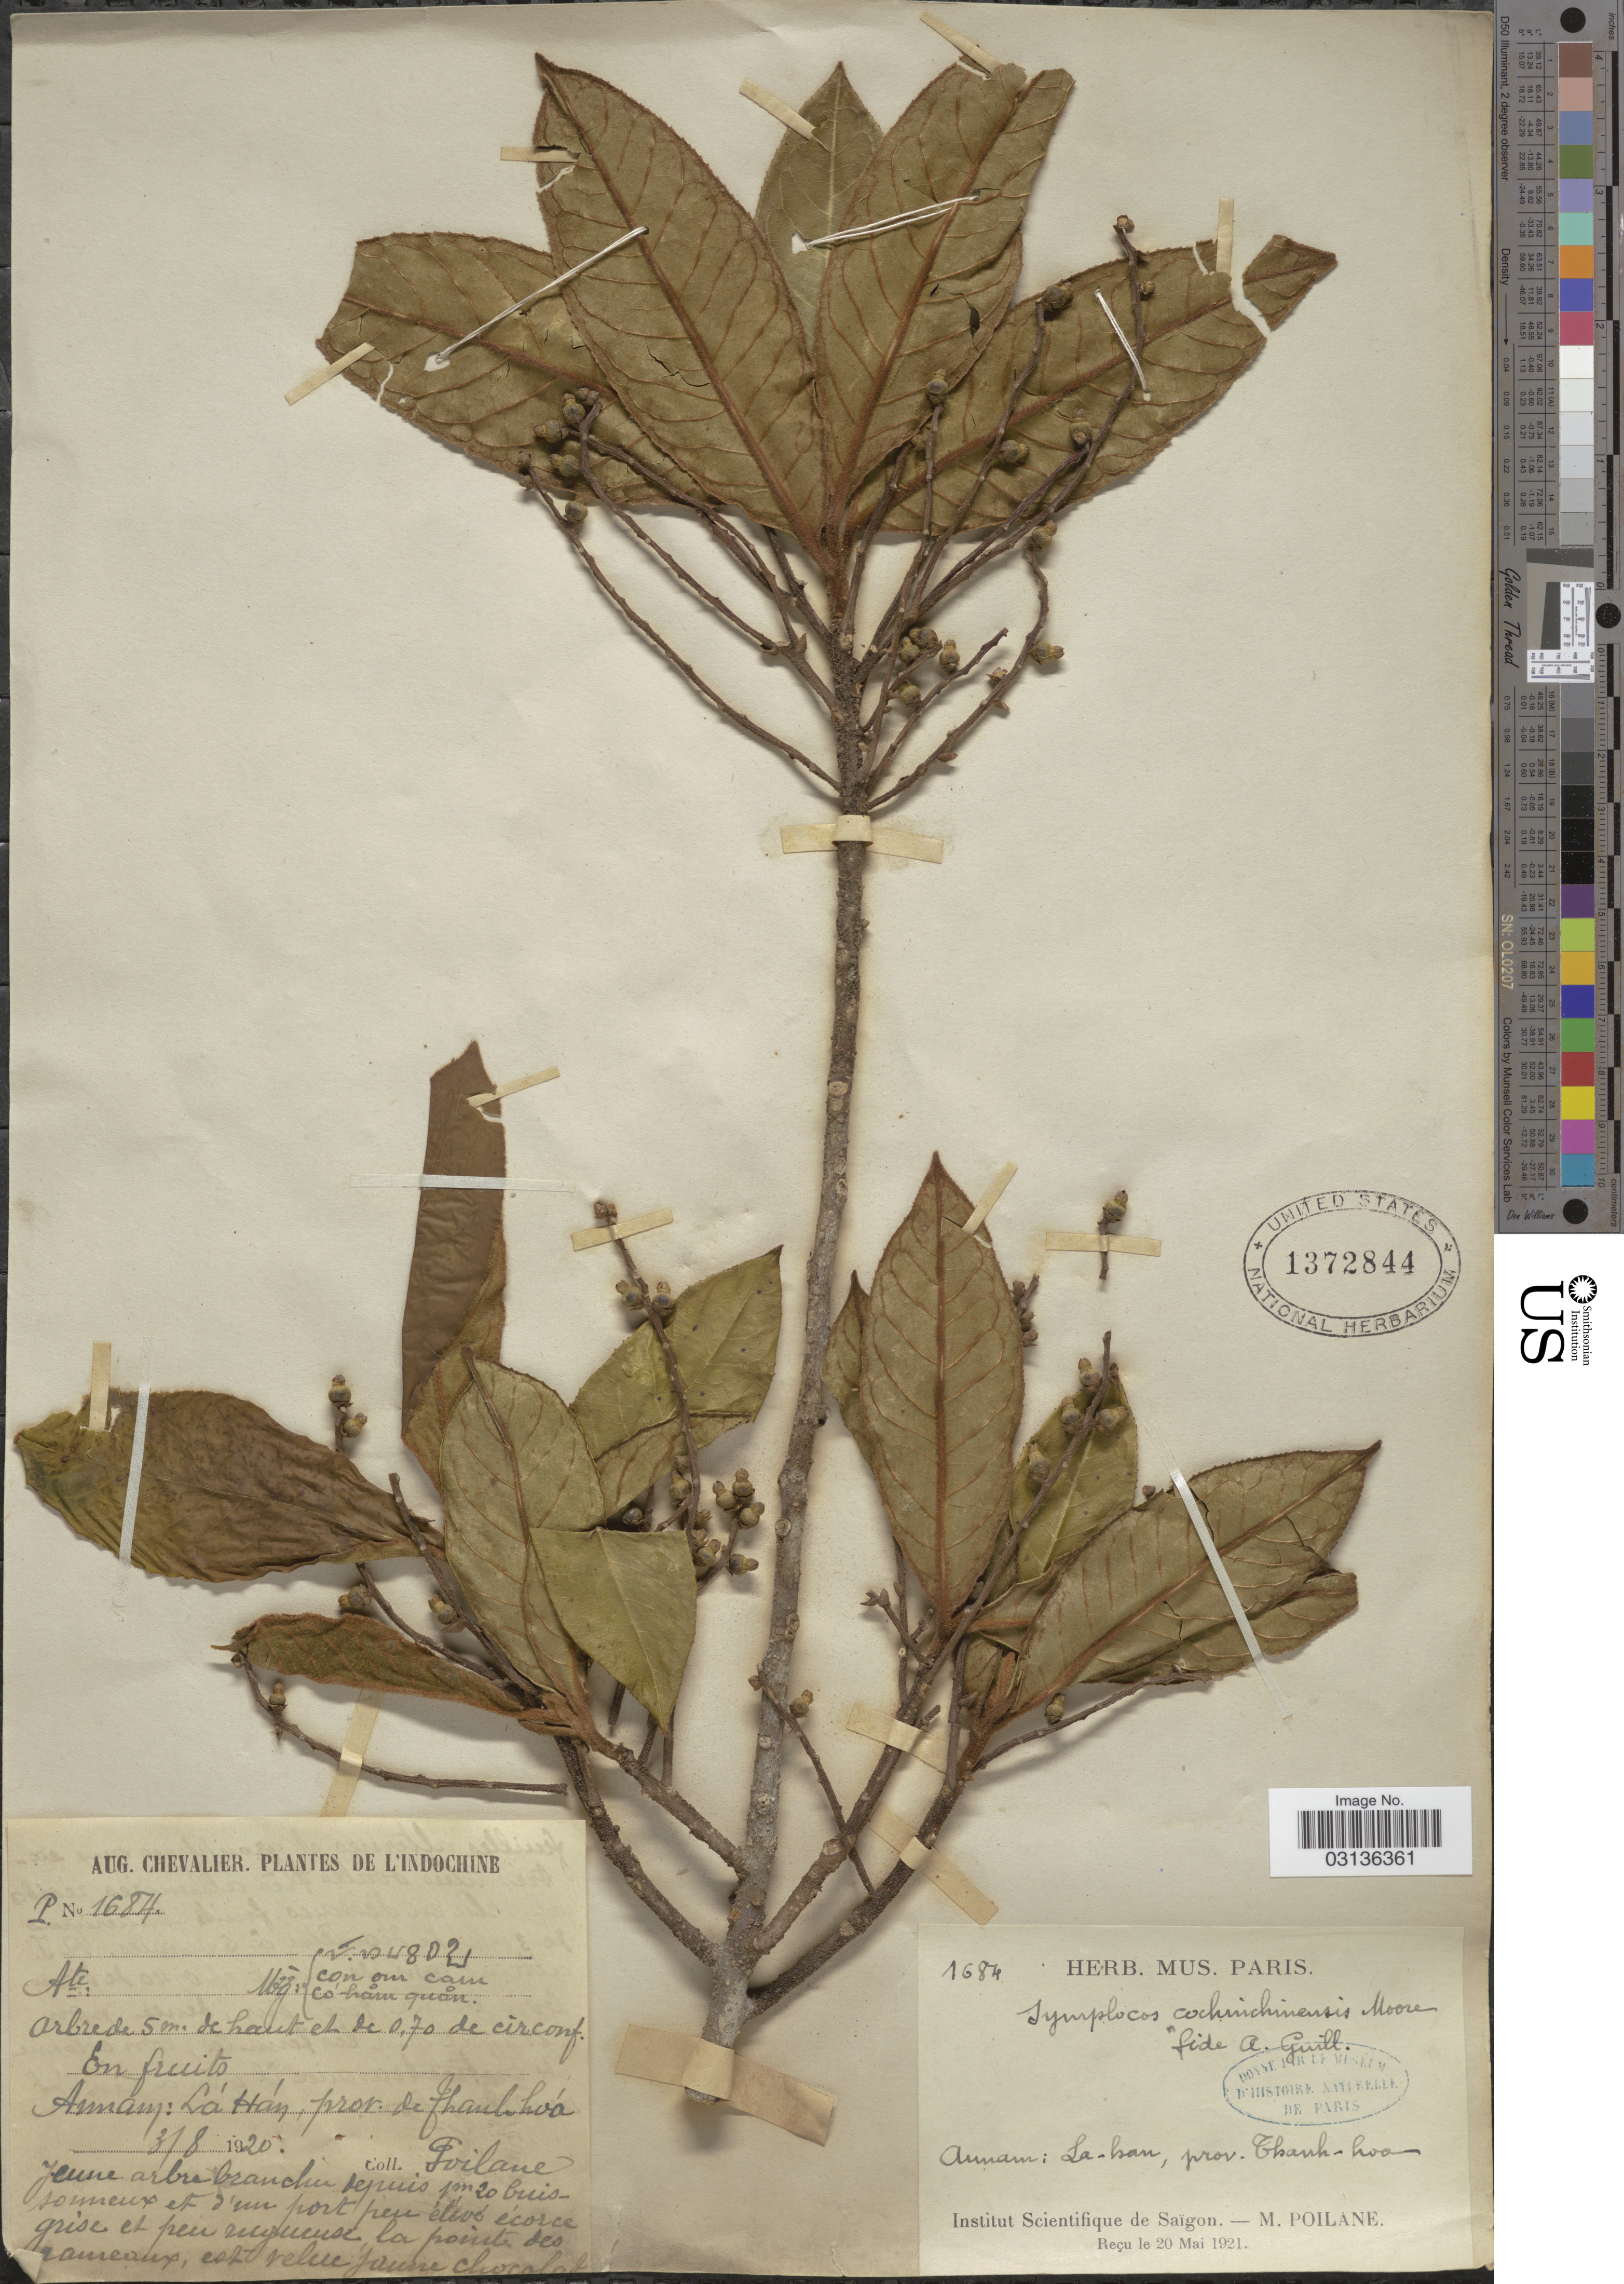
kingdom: Plantae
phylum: Tracheophyta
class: Magnoliopsida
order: Ericales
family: Symplocaceae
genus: Symplocos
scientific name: Symplocos cochinchinensis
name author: (Lour.) S. Moore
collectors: M. Poilane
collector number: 1684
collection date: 1920-08-03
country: Vietnam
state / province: Thanh Hoa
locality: Annam: La-han, prov. Thanh-hoa.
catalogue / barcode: US 1372844